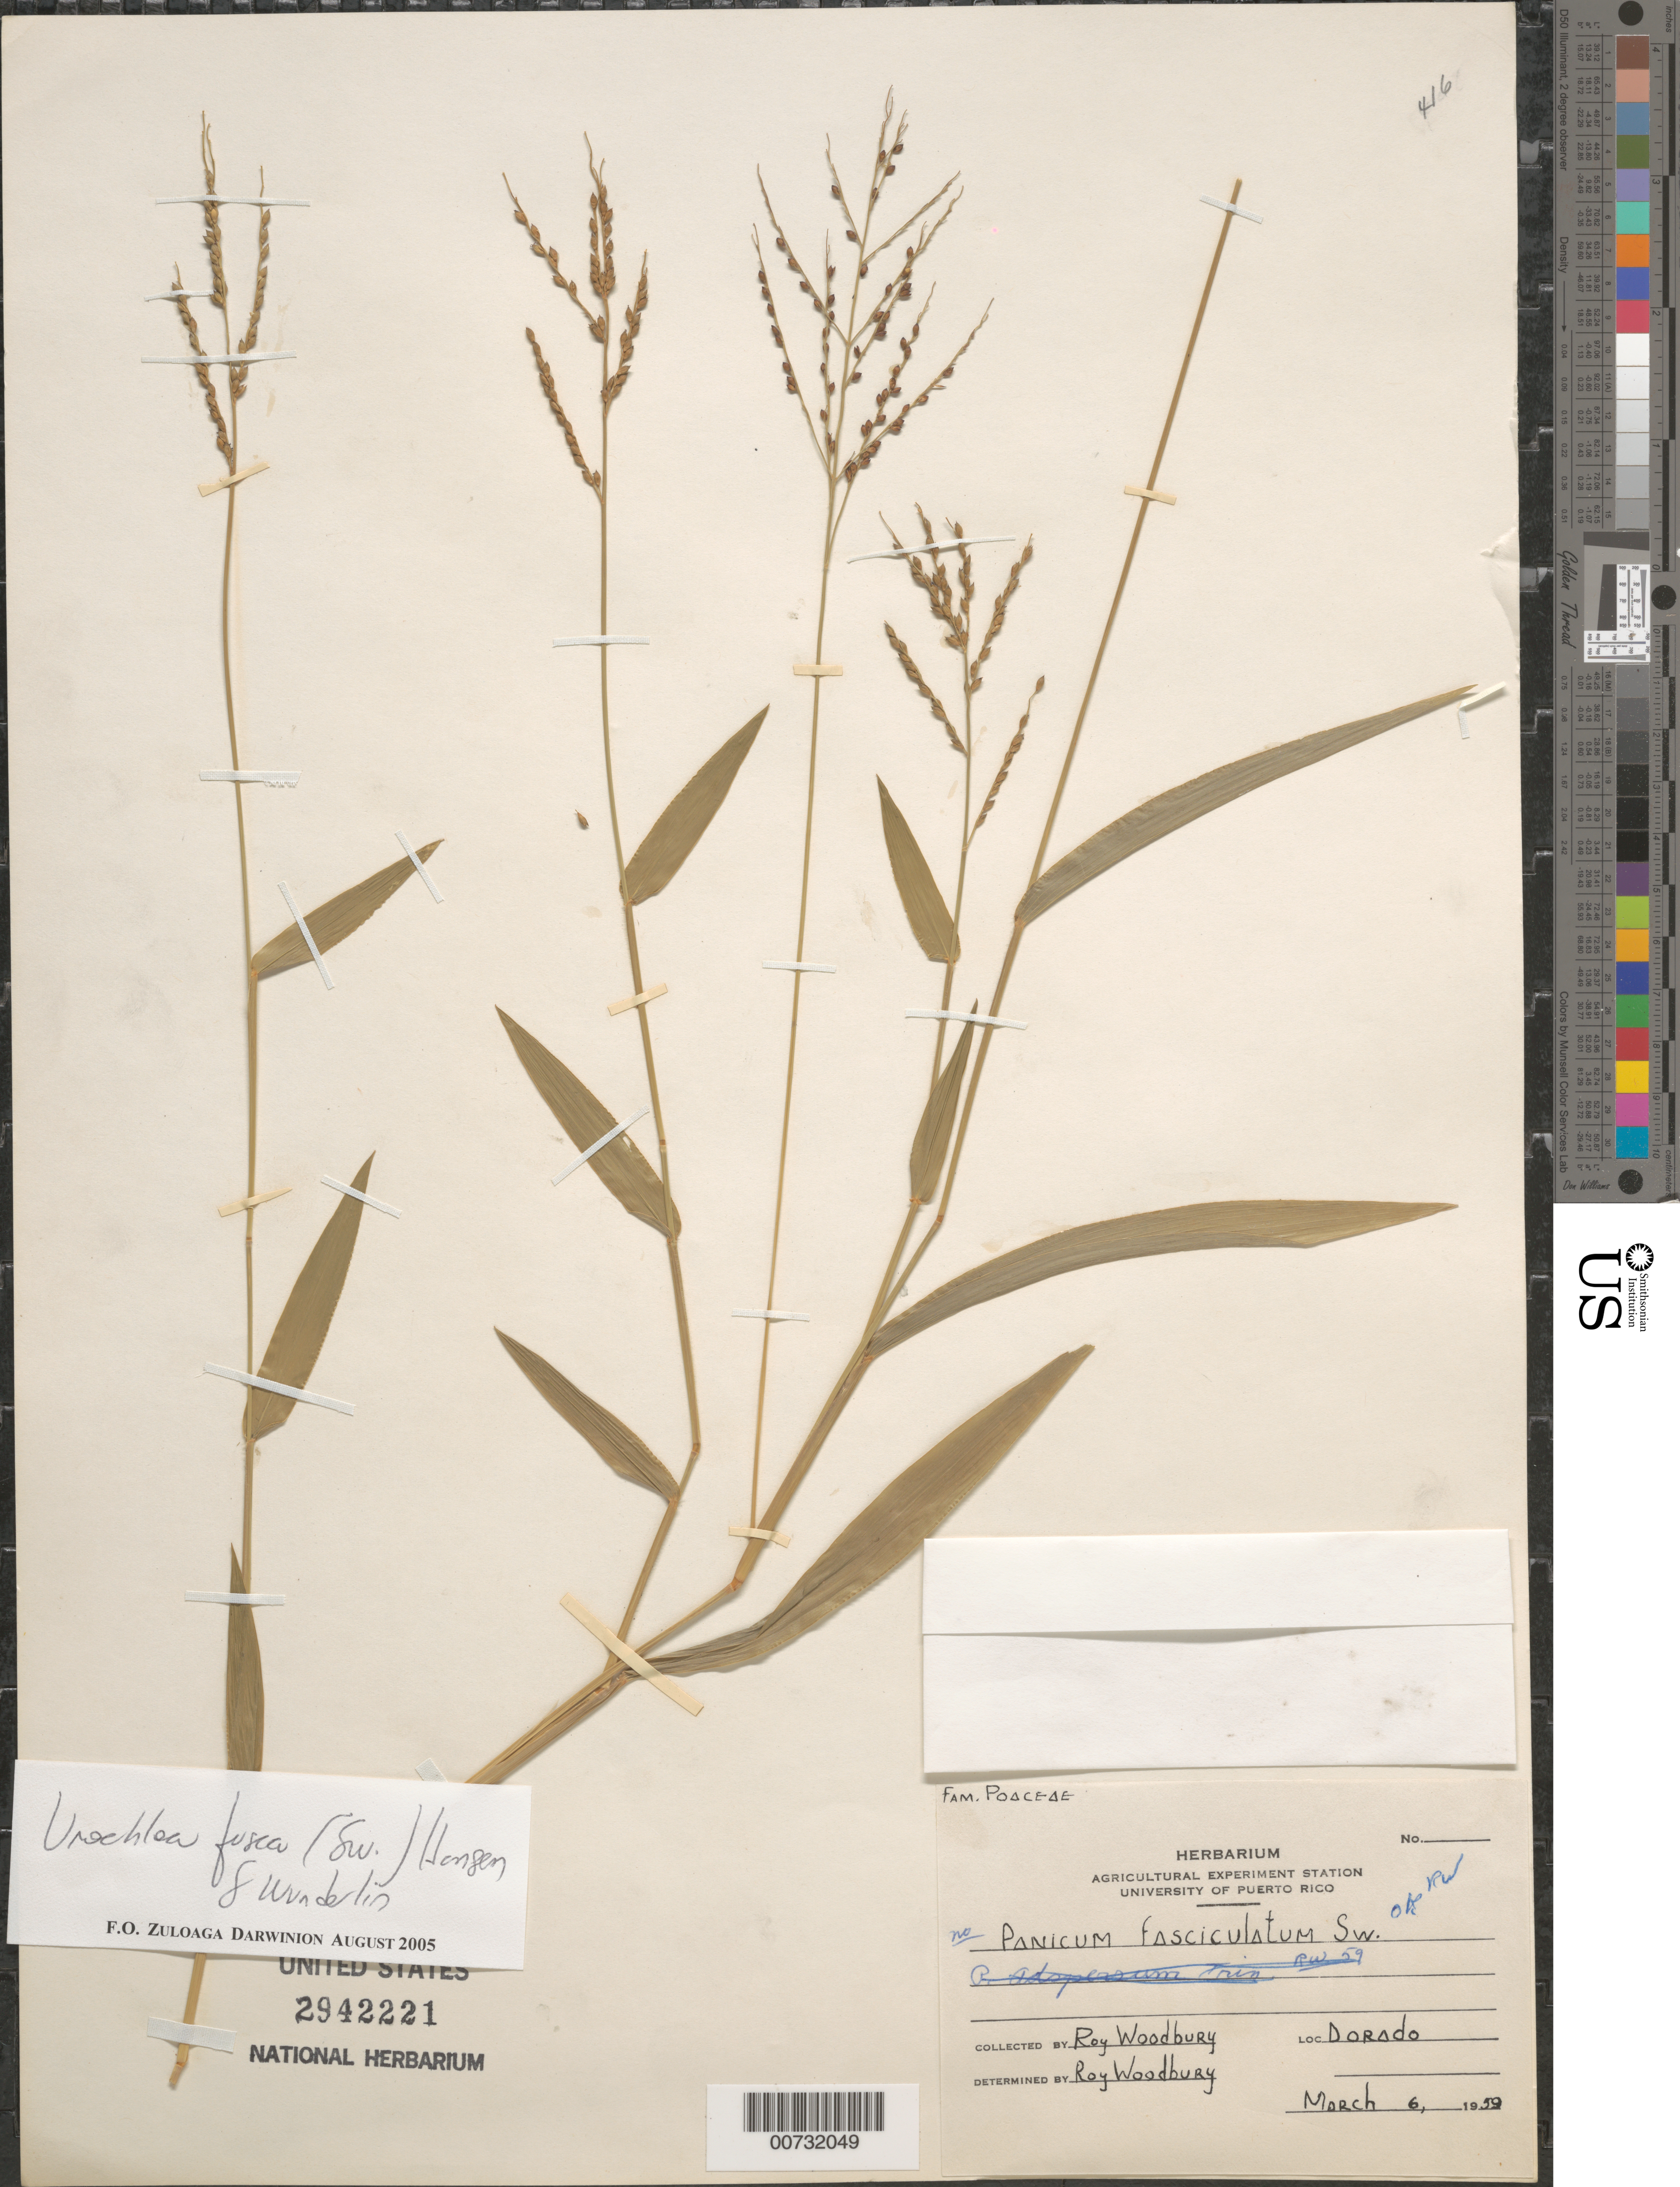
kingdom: Plantae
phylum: Tracheophyta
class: Liliopsida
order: Poales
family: Poaceae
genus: Urochloa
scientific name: Urochloa fusca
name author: (Sw.) B.F. Hansen & Wunderlin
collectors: R. O. Woodbury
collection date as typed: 06 Mar 1959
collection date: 1959-03-06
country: Puerto Rico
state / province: Dorado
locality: Dorado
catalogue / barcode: US 2942221